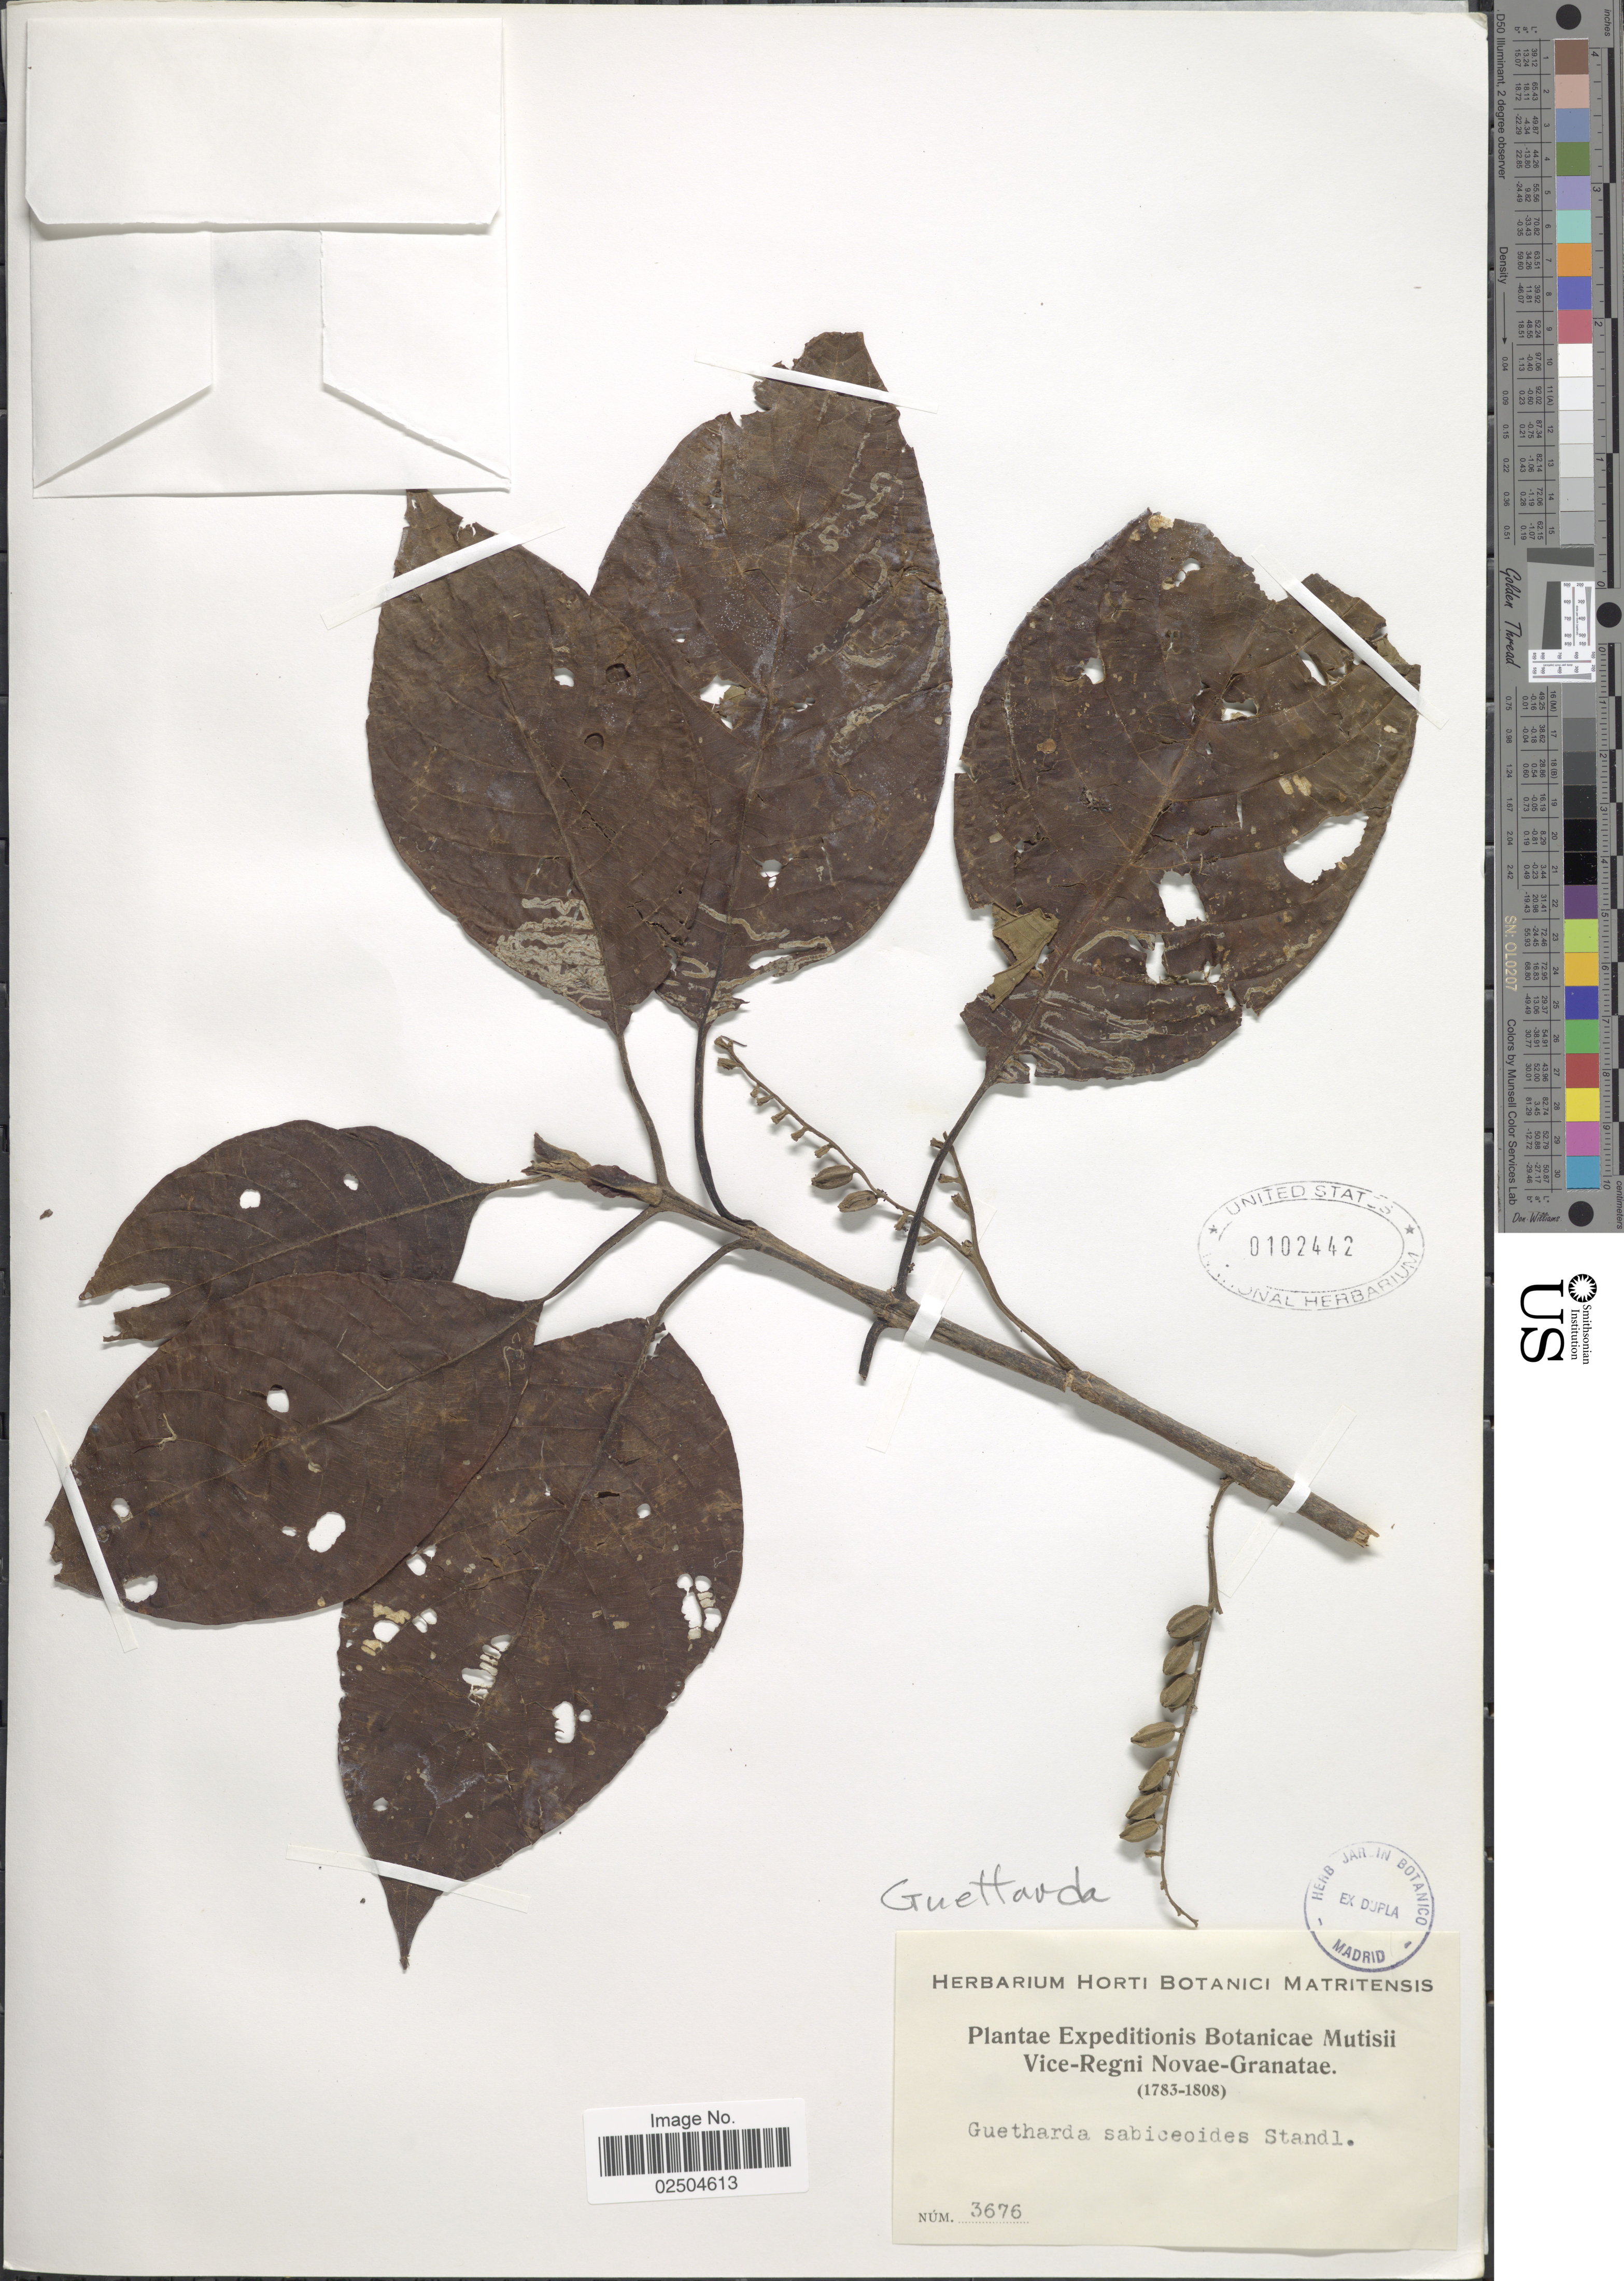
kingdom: Plantae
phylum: Tracheophyta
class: Magnoliopsida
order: Gentianales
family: Rubiaceae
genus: Guettarda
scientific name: Guettarda sabiceoides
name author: Standl.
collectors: Expeditions Botanicae Mutisii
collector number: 3676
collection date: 1783/1808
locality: Vice-Regni Novae-Granatae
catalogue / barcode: US 102442